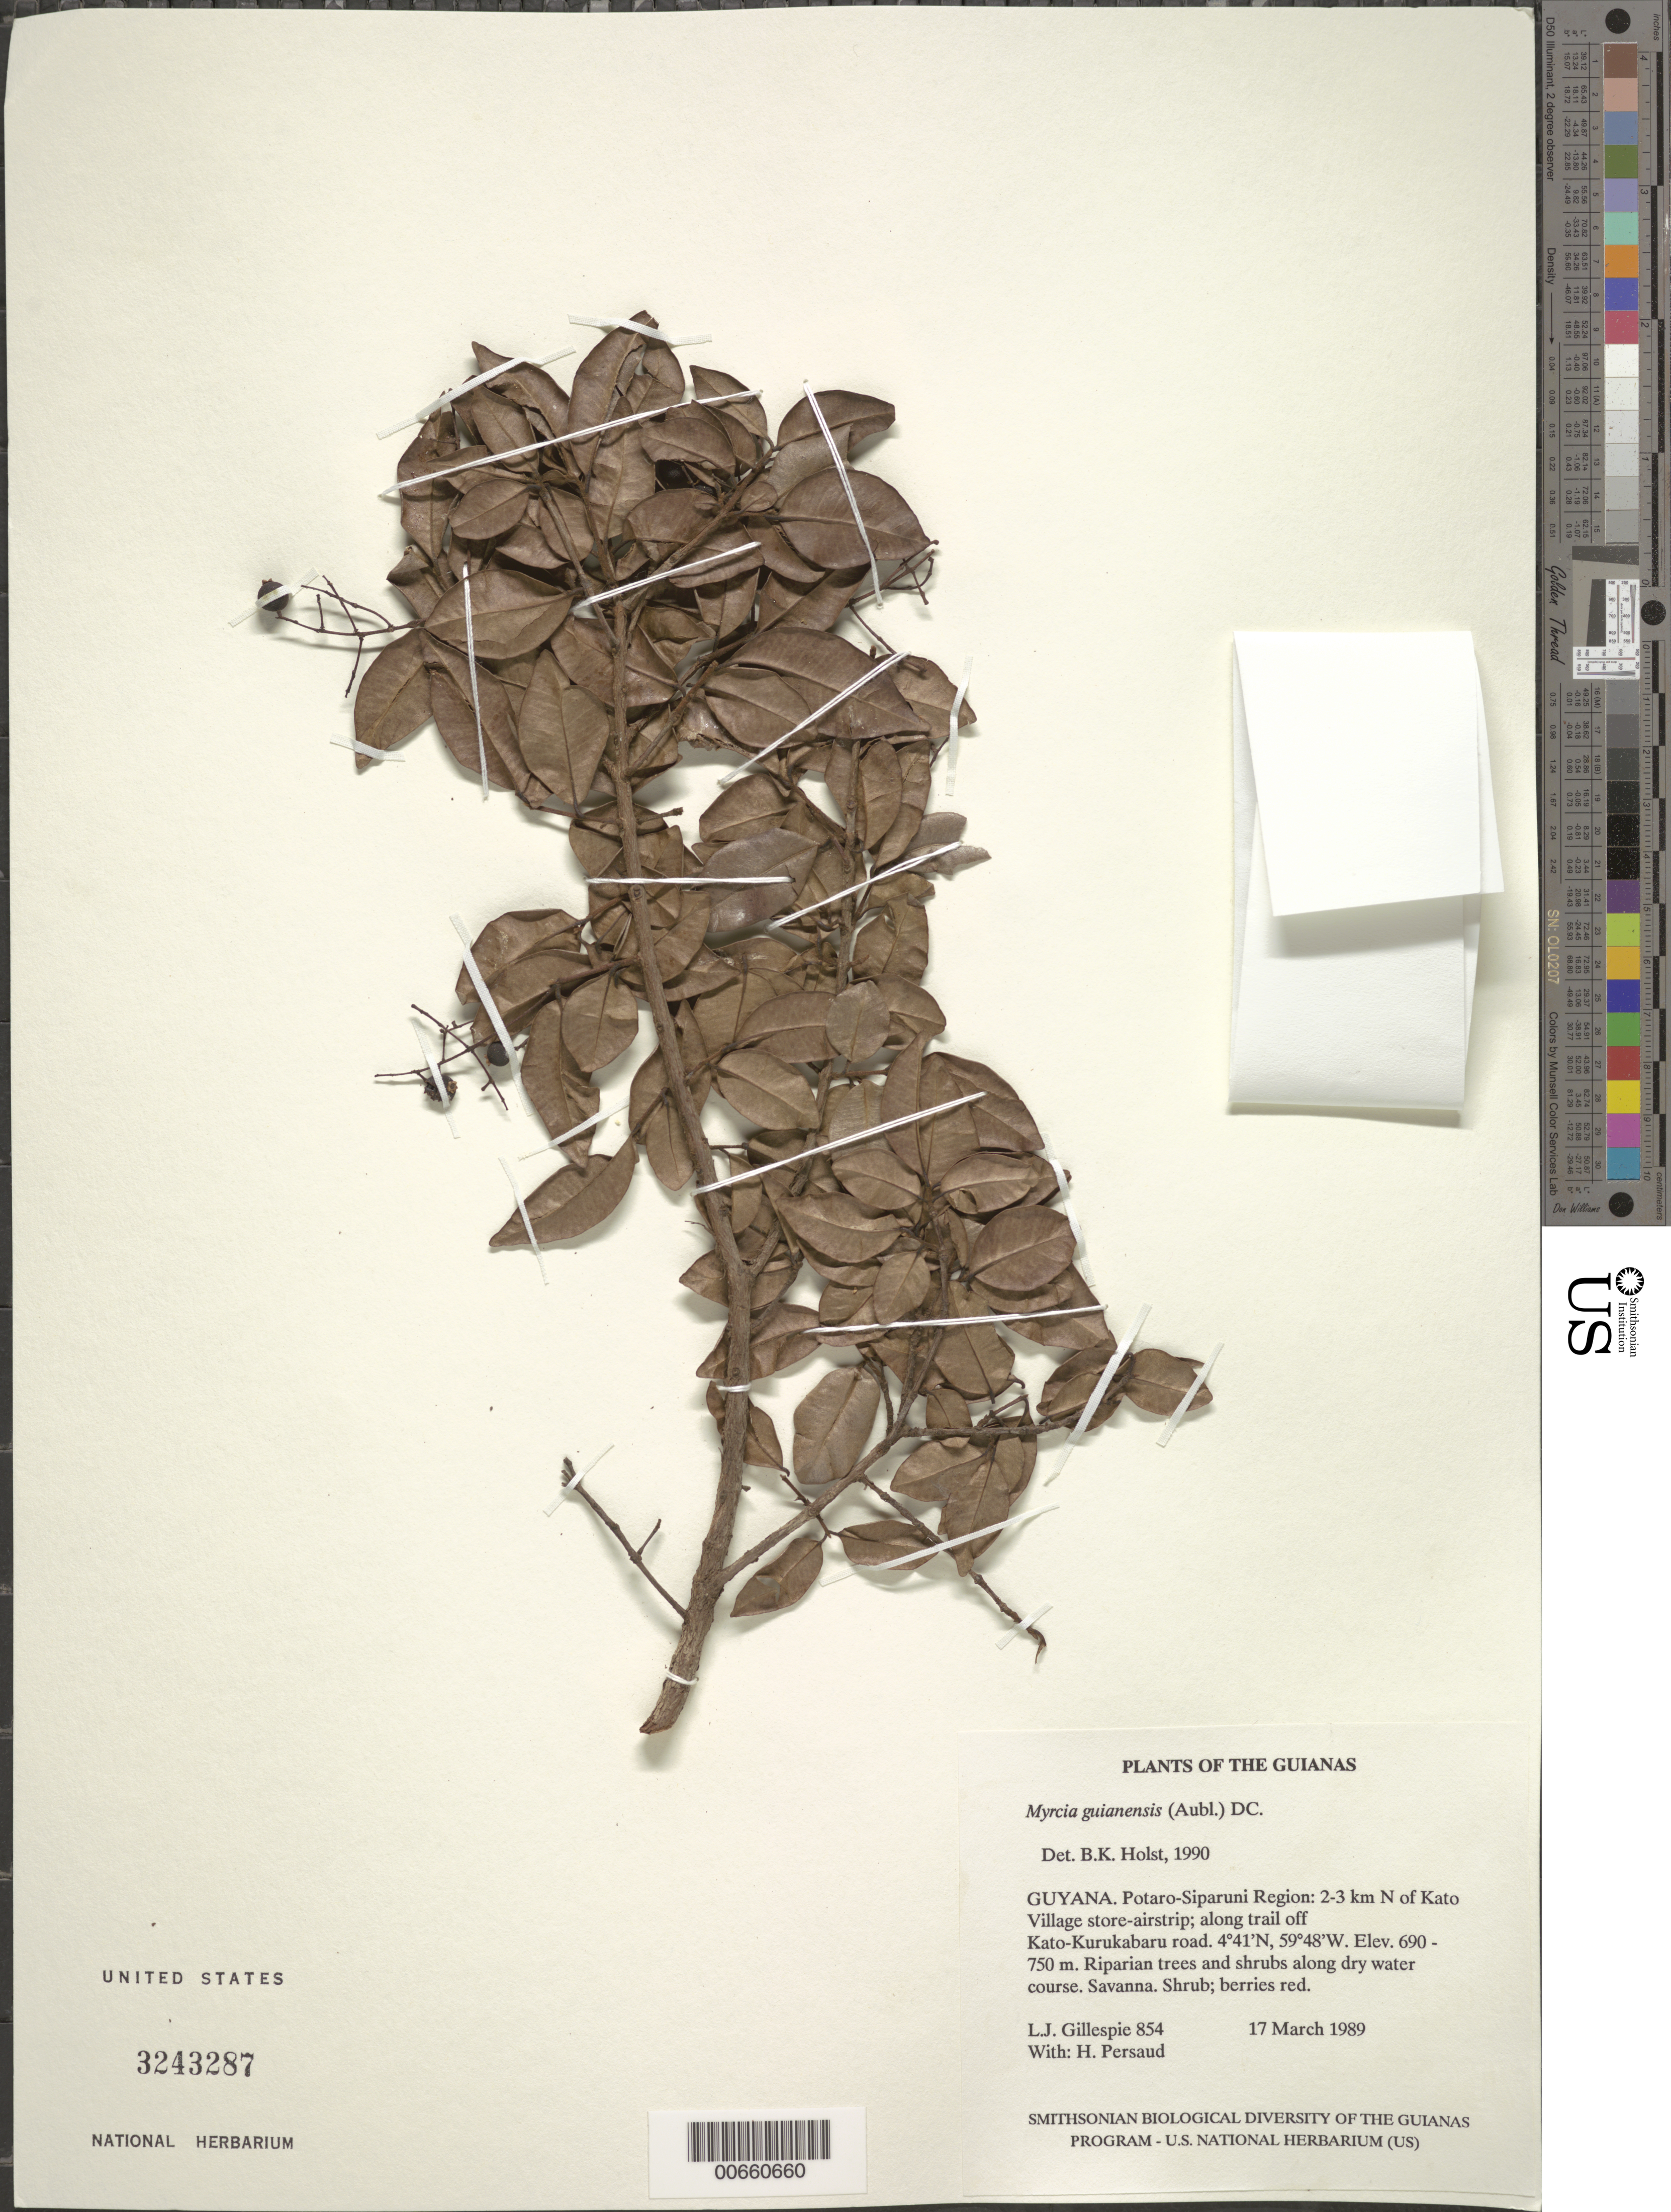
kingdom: Plantae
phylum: Tracheophyta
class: Magnoliopsida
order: Myrtales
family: Myrtaceae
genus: Myrcia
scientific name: Myrcia guianensis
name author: (Aubl.) DC.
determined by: Holst, Bruce K.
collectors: L. J. Gillespie & H. Persaud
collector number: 854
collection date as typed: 18 March 1989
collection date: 1989-03-18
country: Guyana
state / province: Potaro-Siparuni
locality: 1-2 km N of Kato Village store-airstrip; along trail off Kato-Kurukabaru road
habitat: Riparian trees and shrubs along dry water course. Savanna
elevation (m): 690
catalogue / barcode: US 3243287